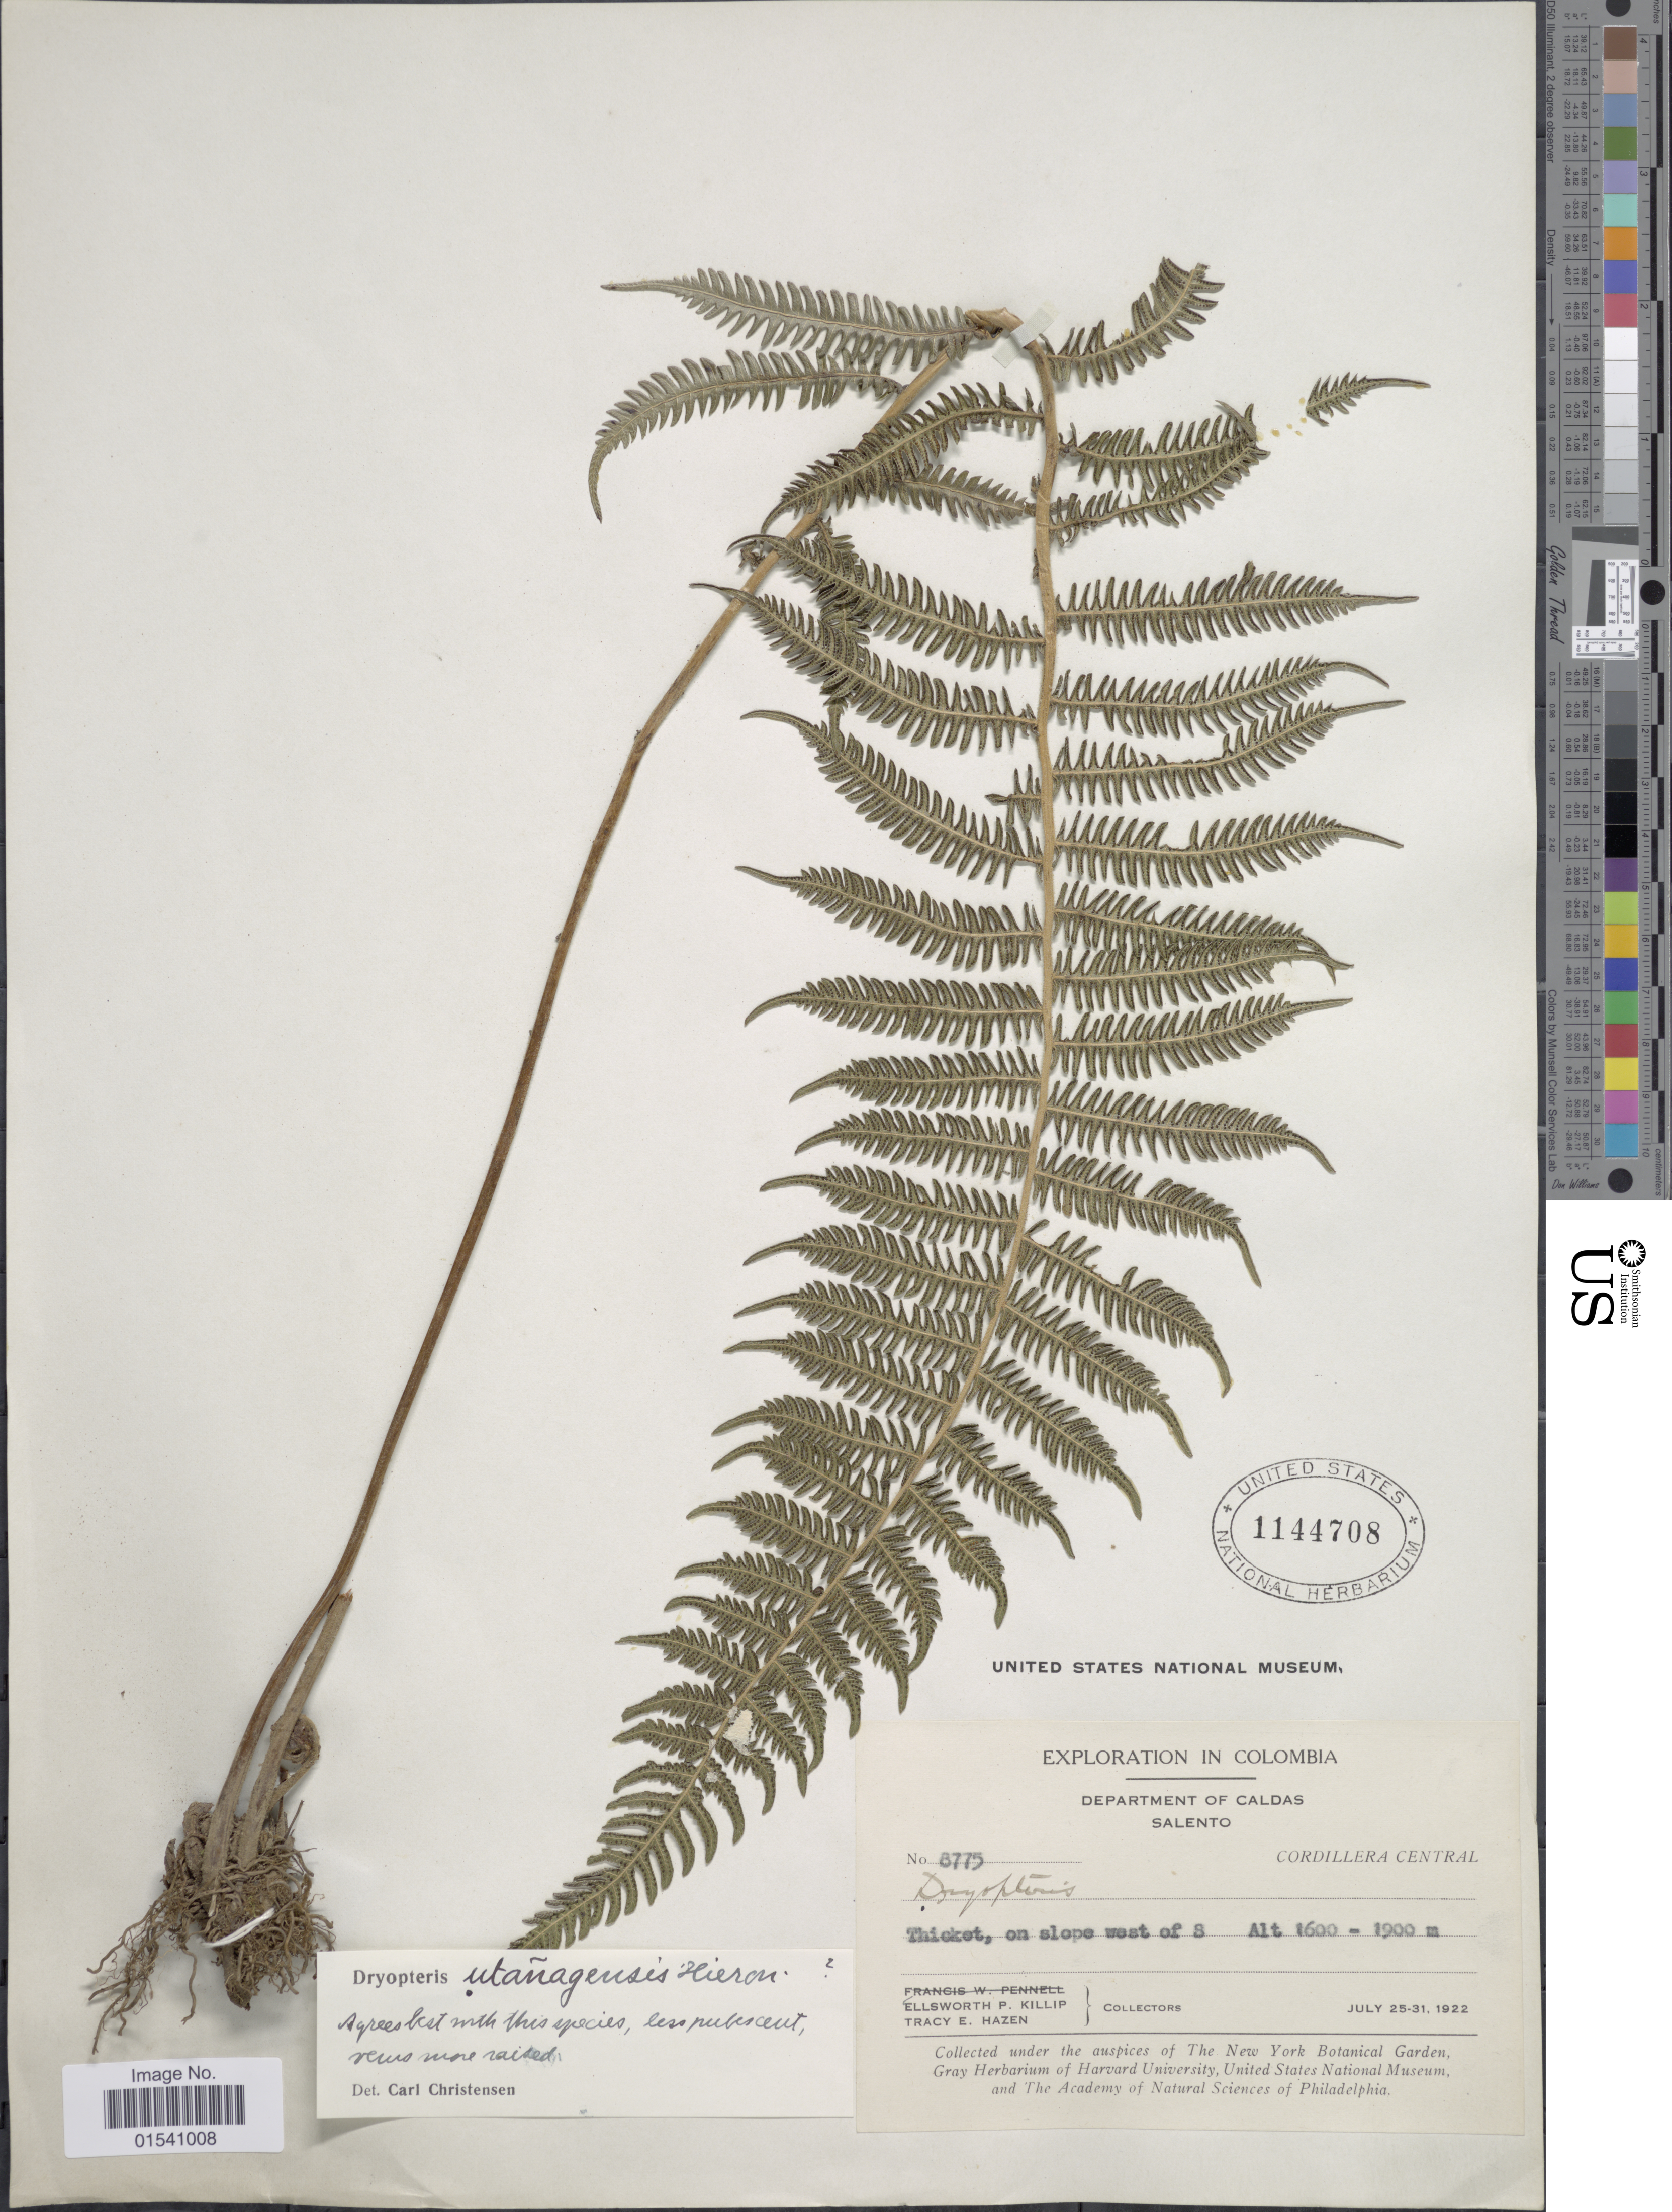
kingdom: Plantae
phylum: Tracheophyta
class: Polypodiopsida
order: Polypodiales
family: Thelypteridaceae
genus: Amauropelta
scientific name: Amauropelta supina (Sodiro) comb. nov., ined 2015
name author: (Sodiro)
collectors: E. P. Killip & T. E. Hazen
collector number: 8775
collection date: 1922-07-25/1922-07-31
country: Colombia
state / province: Caldas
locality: Department of Caldas Salento, Cordillera Central, Thicket, on slope west of S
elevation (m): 1600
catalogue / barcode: US 1144708